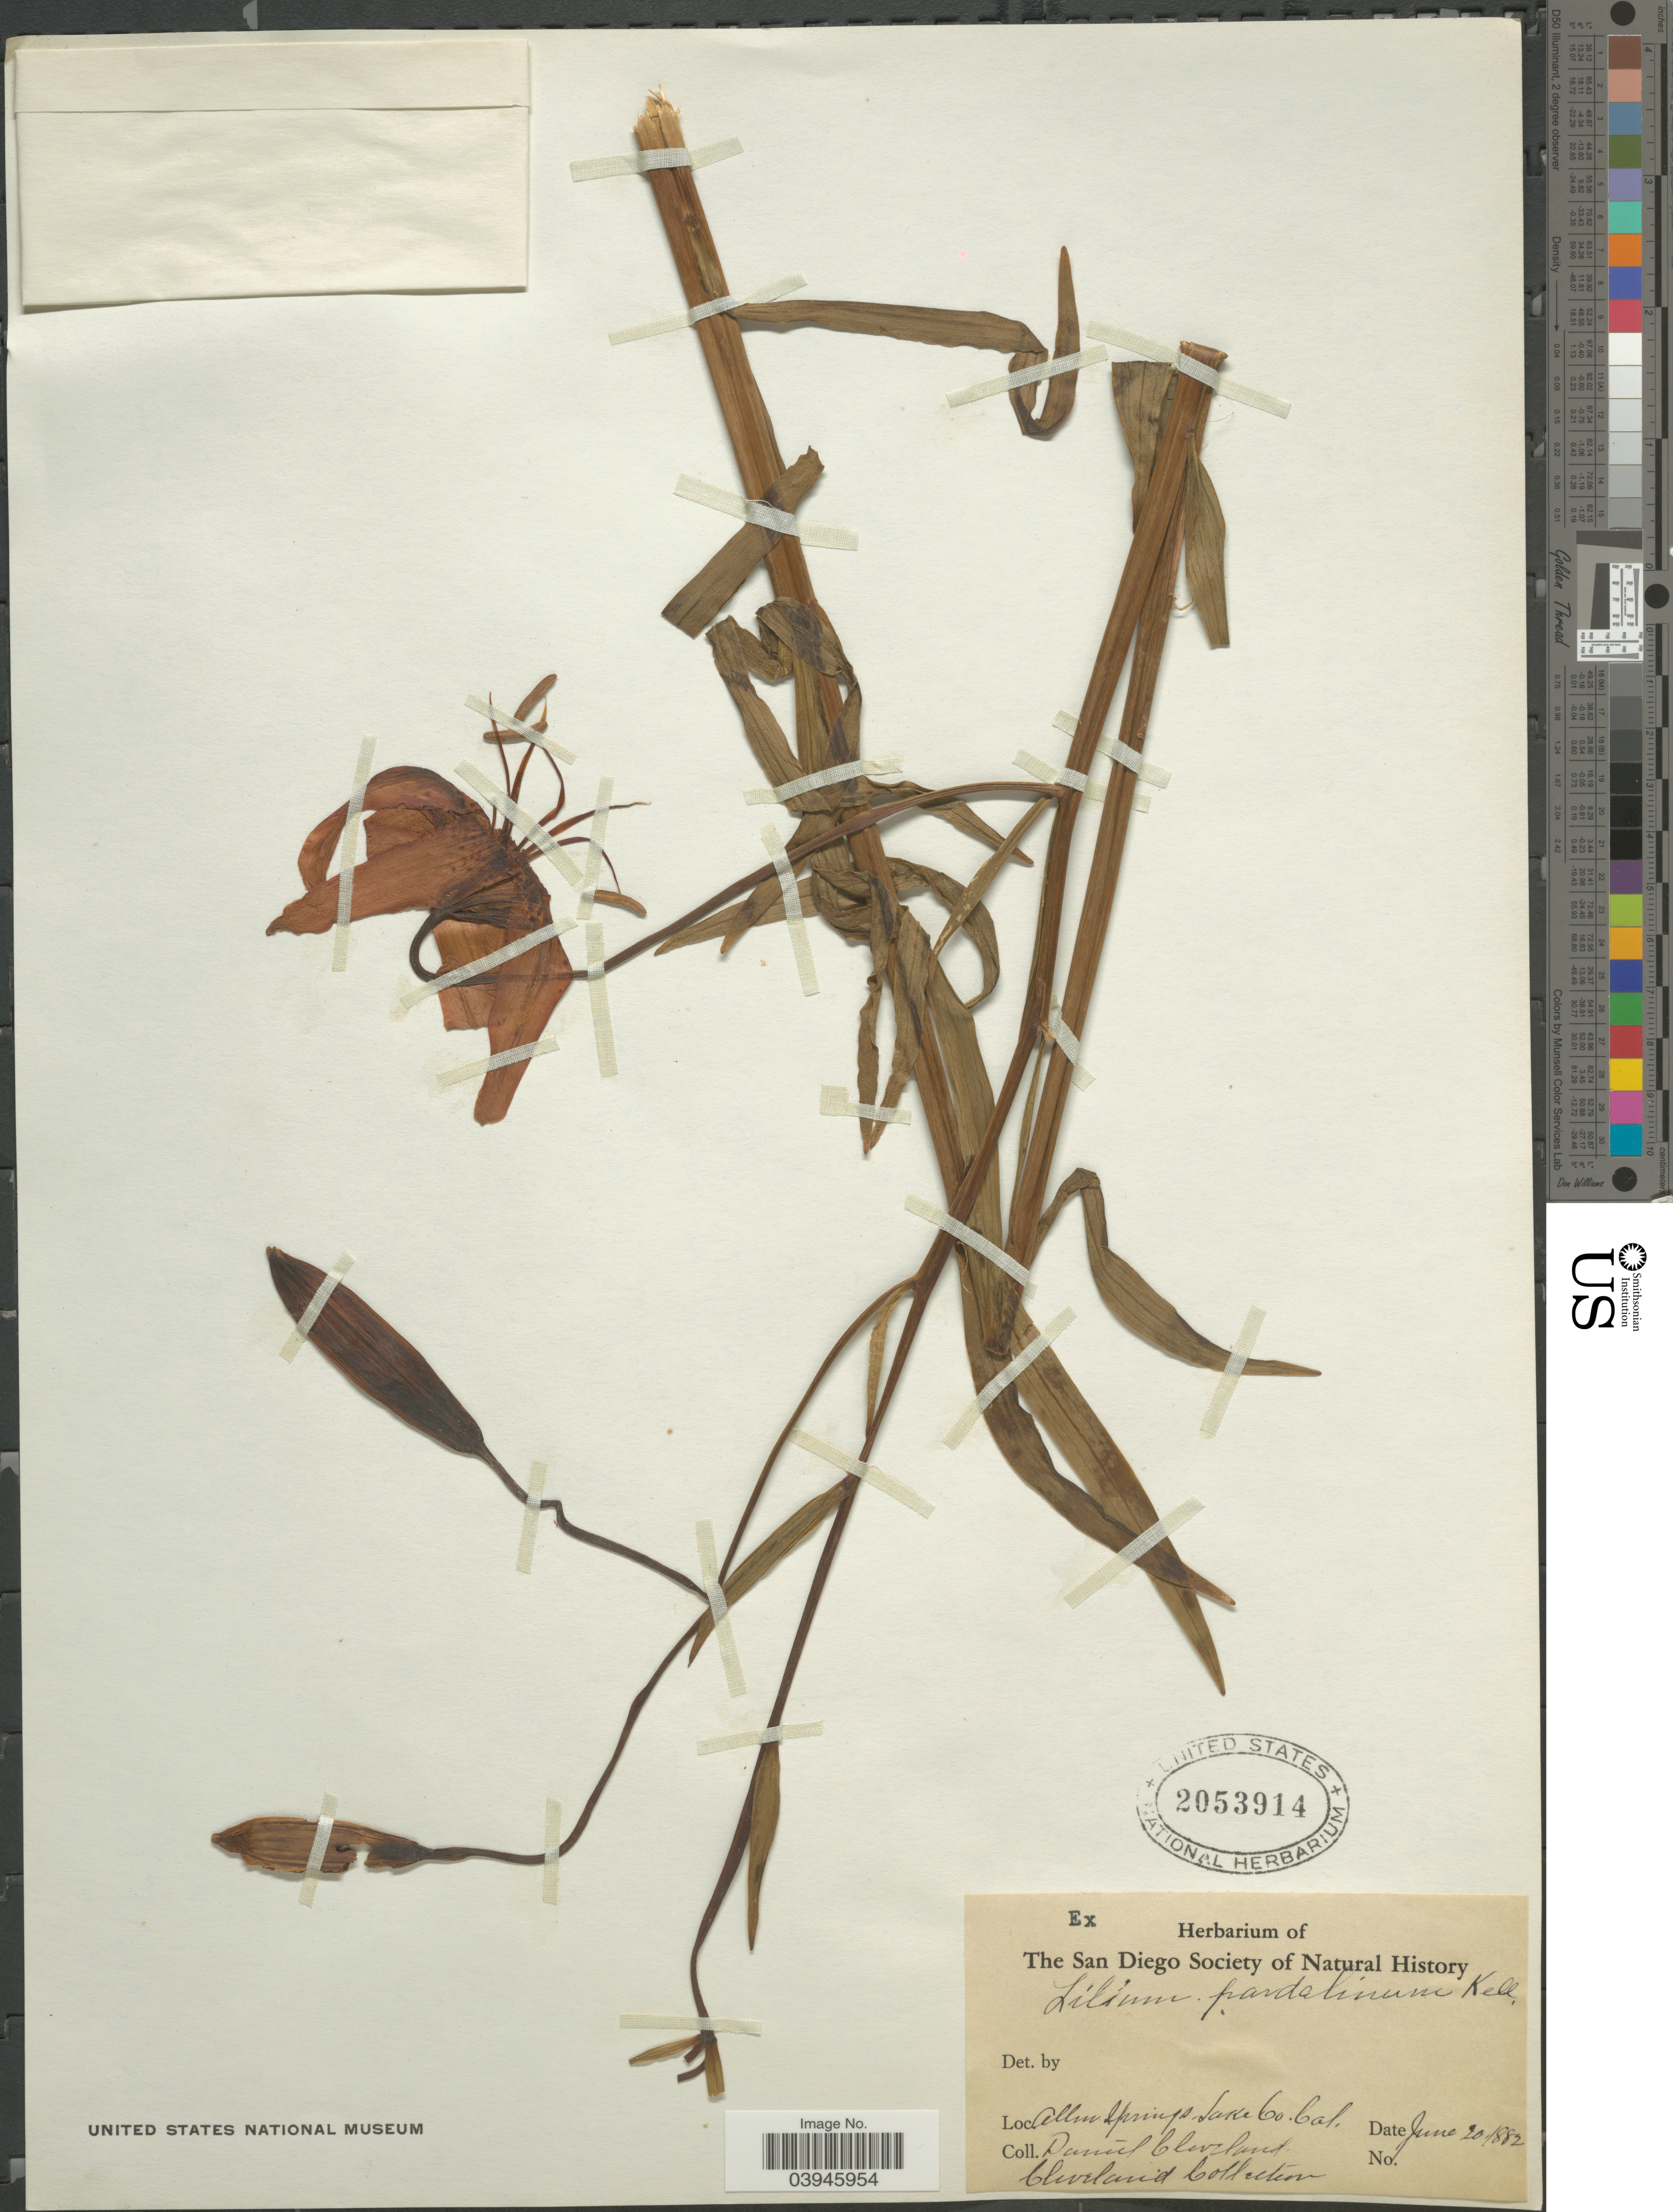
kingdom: Plantae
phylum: Tracheophyta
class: Liliopsida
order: Liliales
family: Liliaceae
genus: Lilium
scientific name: Lilium pardalinum subsp. pardalinum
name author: Kellogg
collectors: D. Cleveland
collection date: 1882-06-20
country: United States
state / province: California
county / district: Lake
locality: Allen Springs, Lake Co.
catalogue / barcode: US 2053914